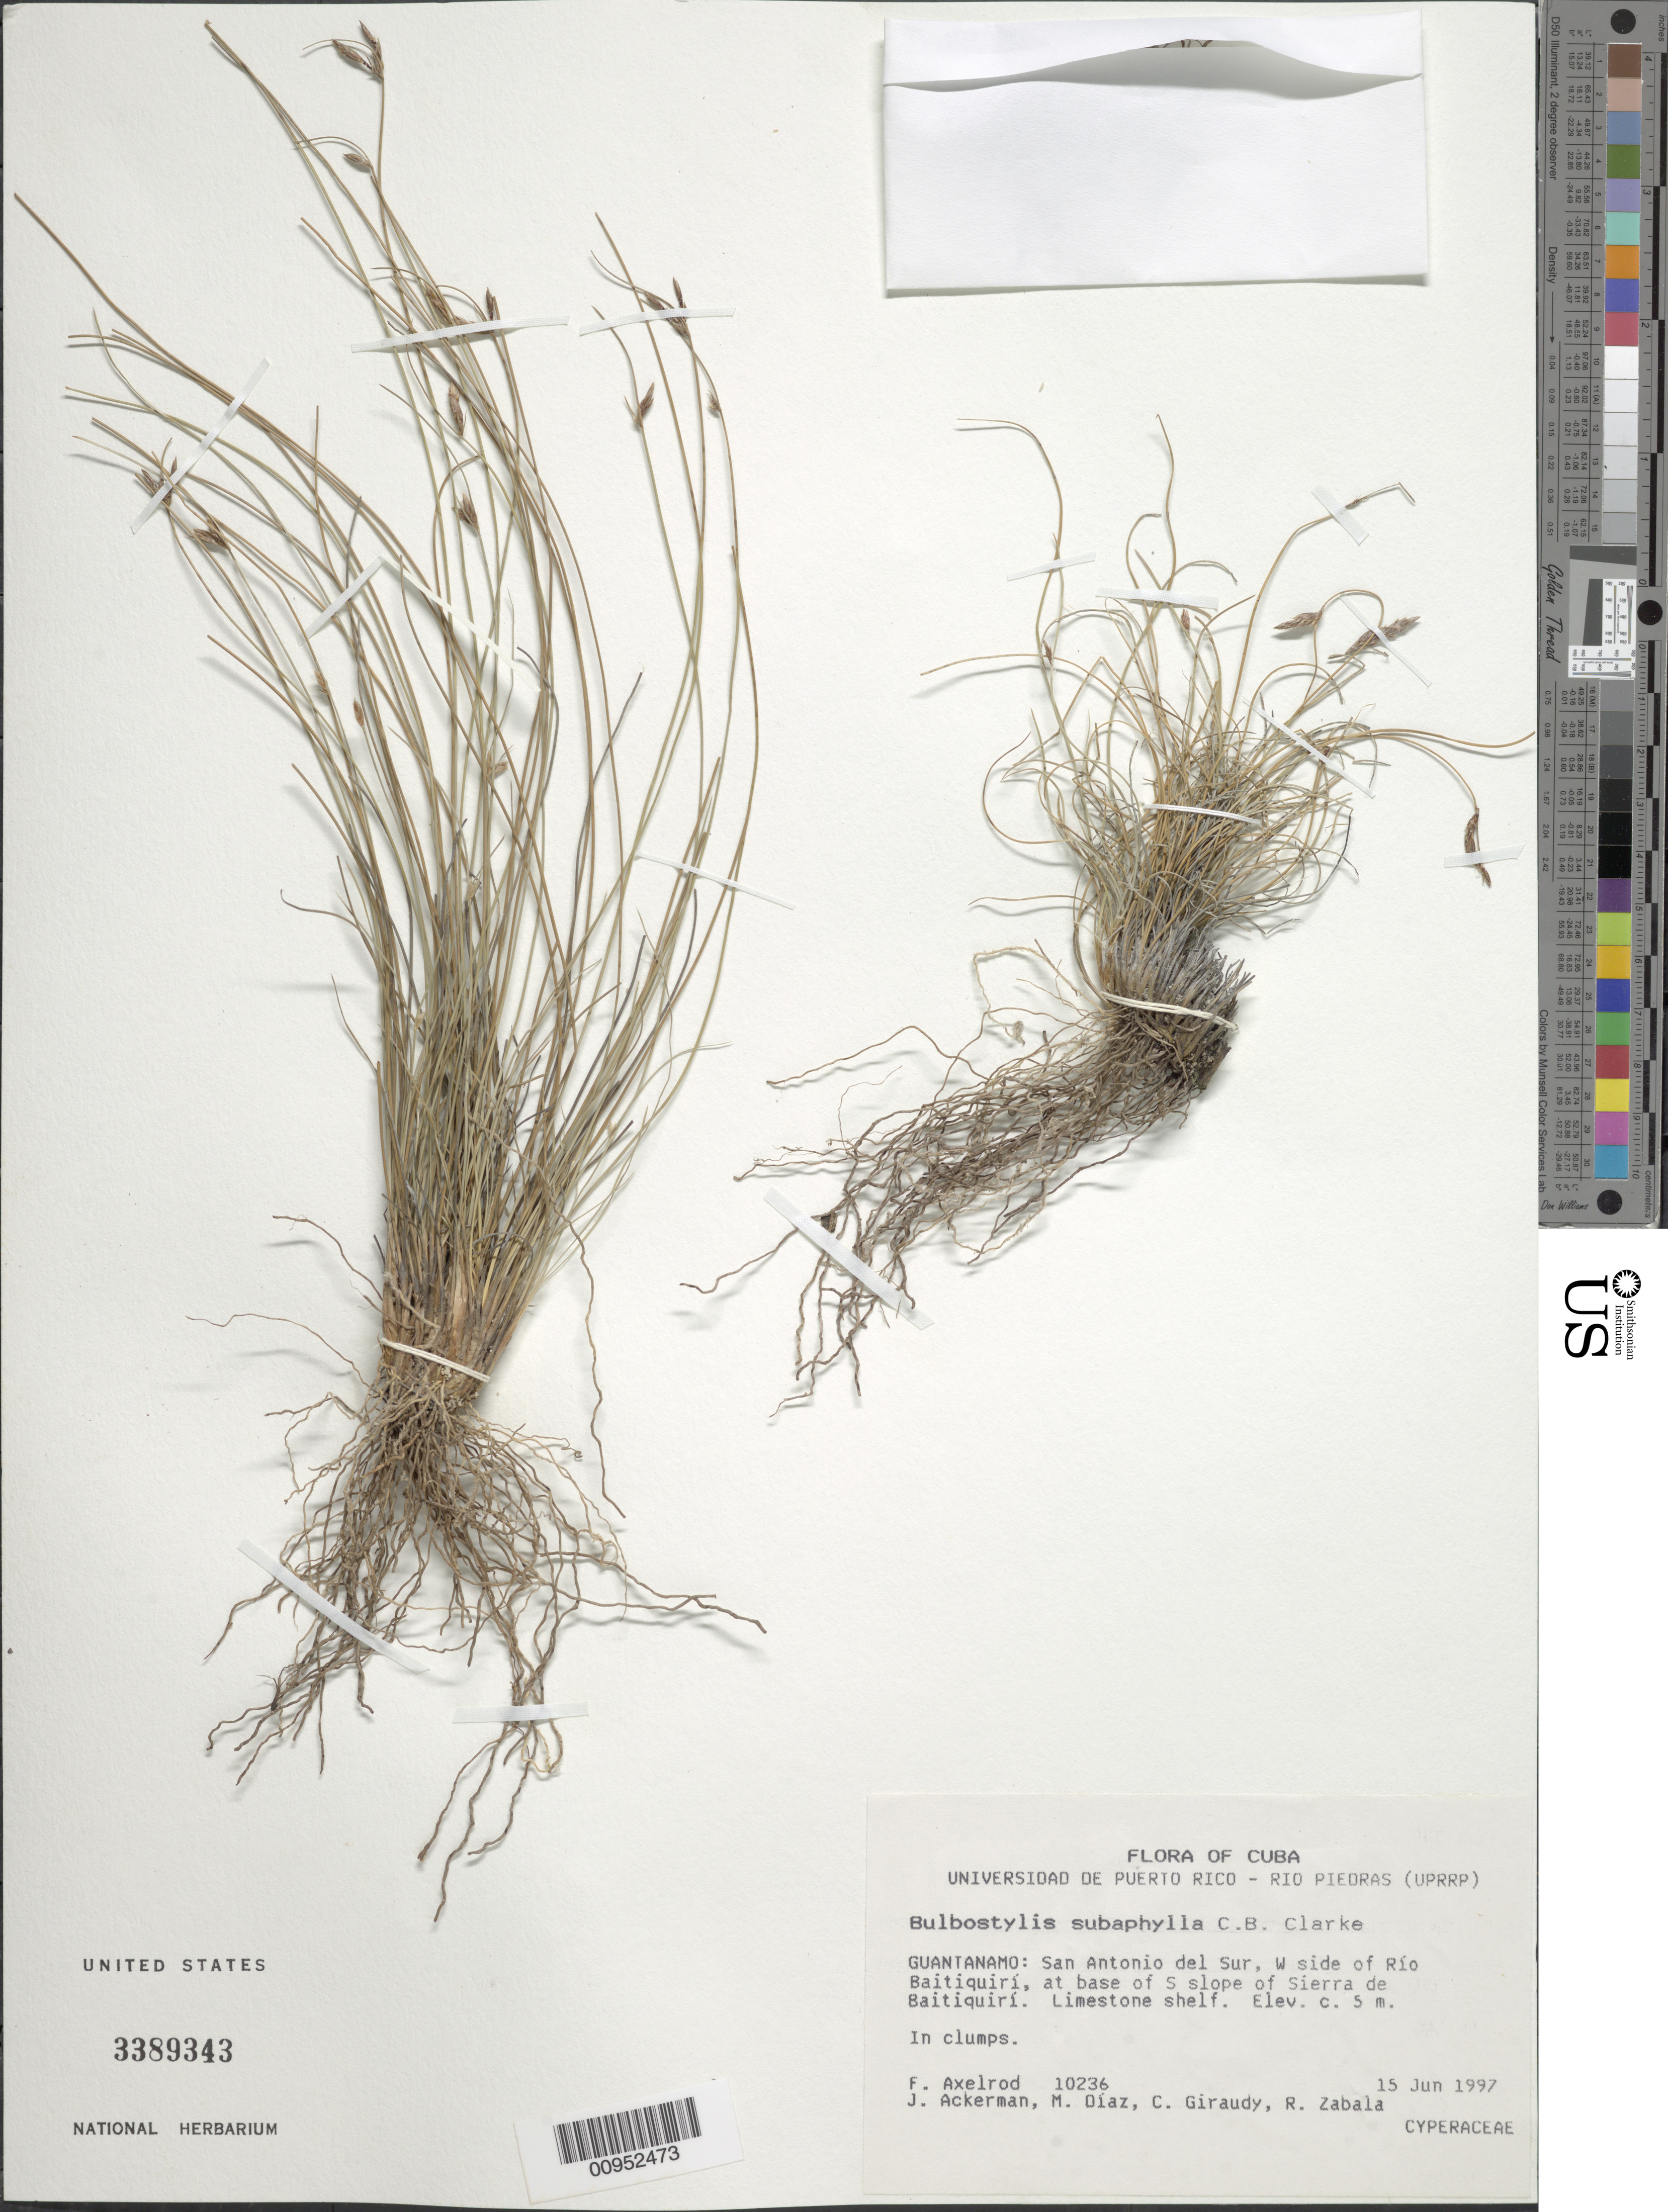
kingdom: Plantae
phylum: Tracheophyta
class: Liliopsida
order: Poales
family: Cyperaceae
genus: Bulbostylis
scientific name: Bulbostylis subaphylla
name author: C.B. Clarke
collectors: F. S. Axelrod, J. D. Ackerman, M. Díaz, C. Giraudy & R. Zabala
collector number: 10236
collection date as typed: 15 Jun 1997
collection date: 1997-06-15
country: Cuba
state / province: Guantanamo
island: Cuba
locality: San Antonio del Sur, W side of Río Baitiquirí, at base of S slope of Sierra de Baitiquirí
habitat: At base of sierra on limestone shelf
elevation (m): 5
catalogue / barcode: US 3389343